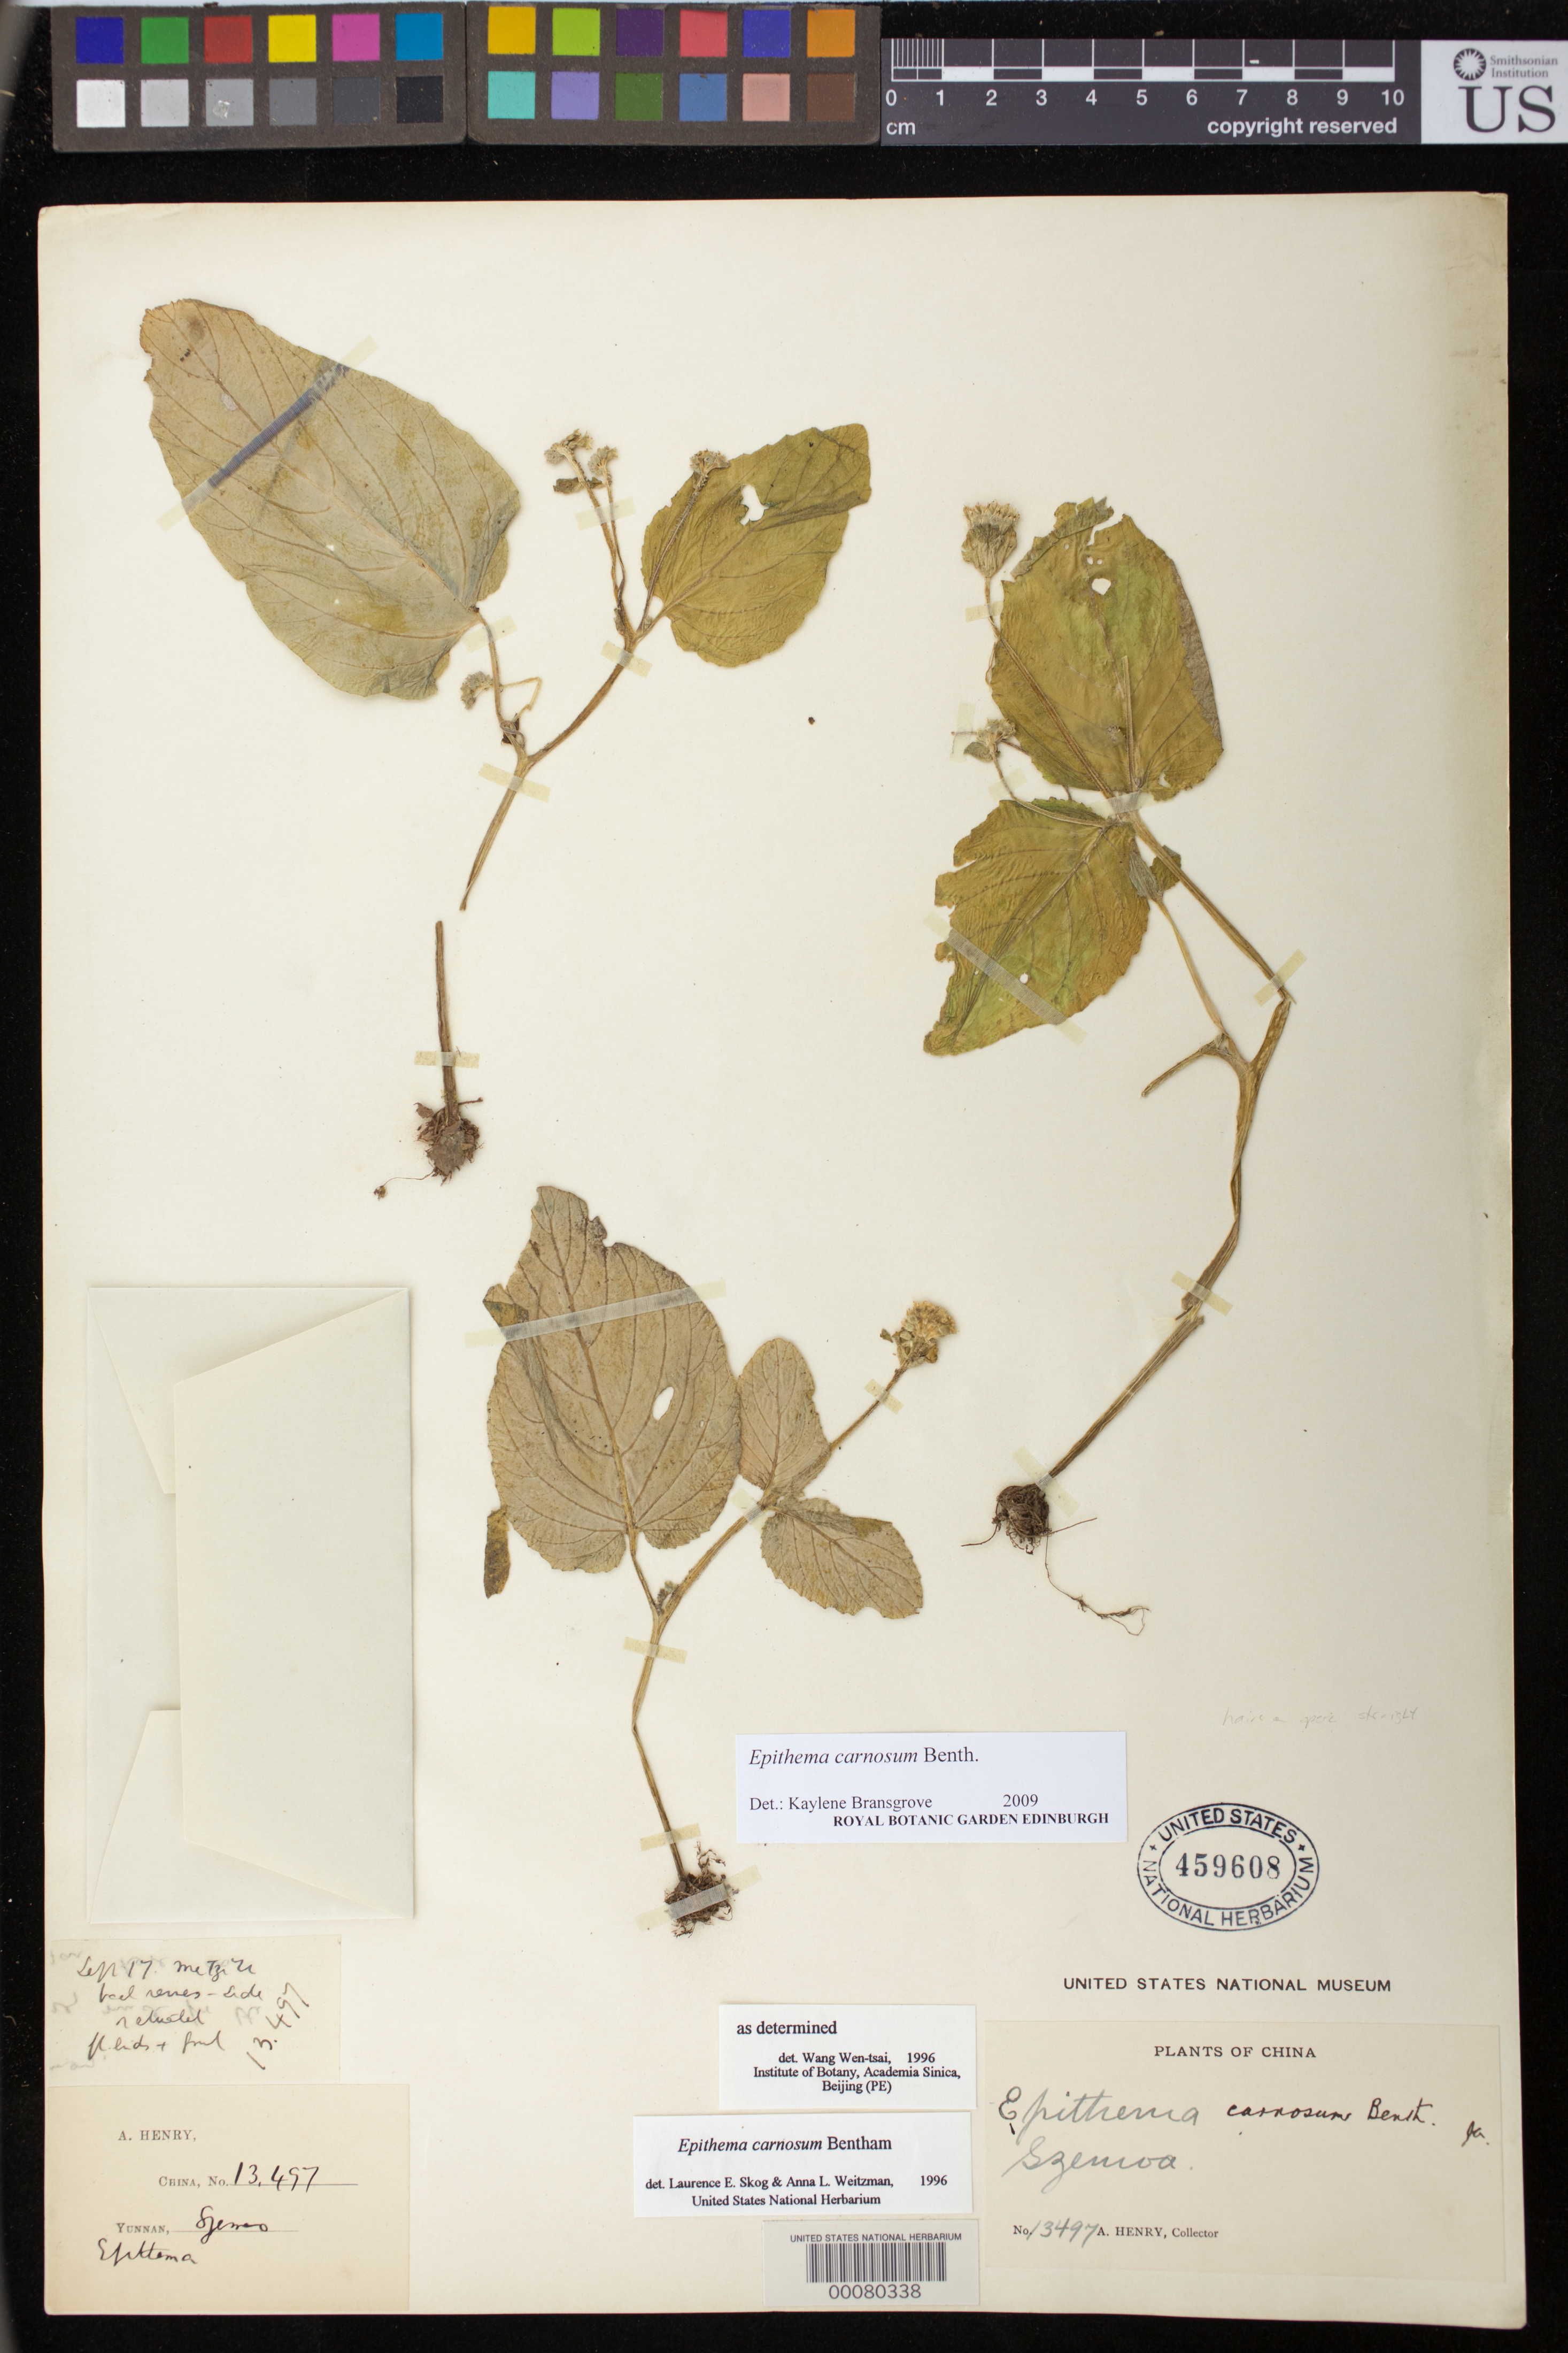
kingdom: Plantae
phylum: Tracheophyta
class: Magnoliopsida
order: Lamiales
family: Gesneriaceae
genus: Epithema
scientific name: Epithema carnosum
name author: Benth.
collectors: A. Henry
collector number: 13497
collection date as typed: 17 Sep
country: China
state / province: Yunnan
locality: Szemoa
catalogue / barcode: US 459608